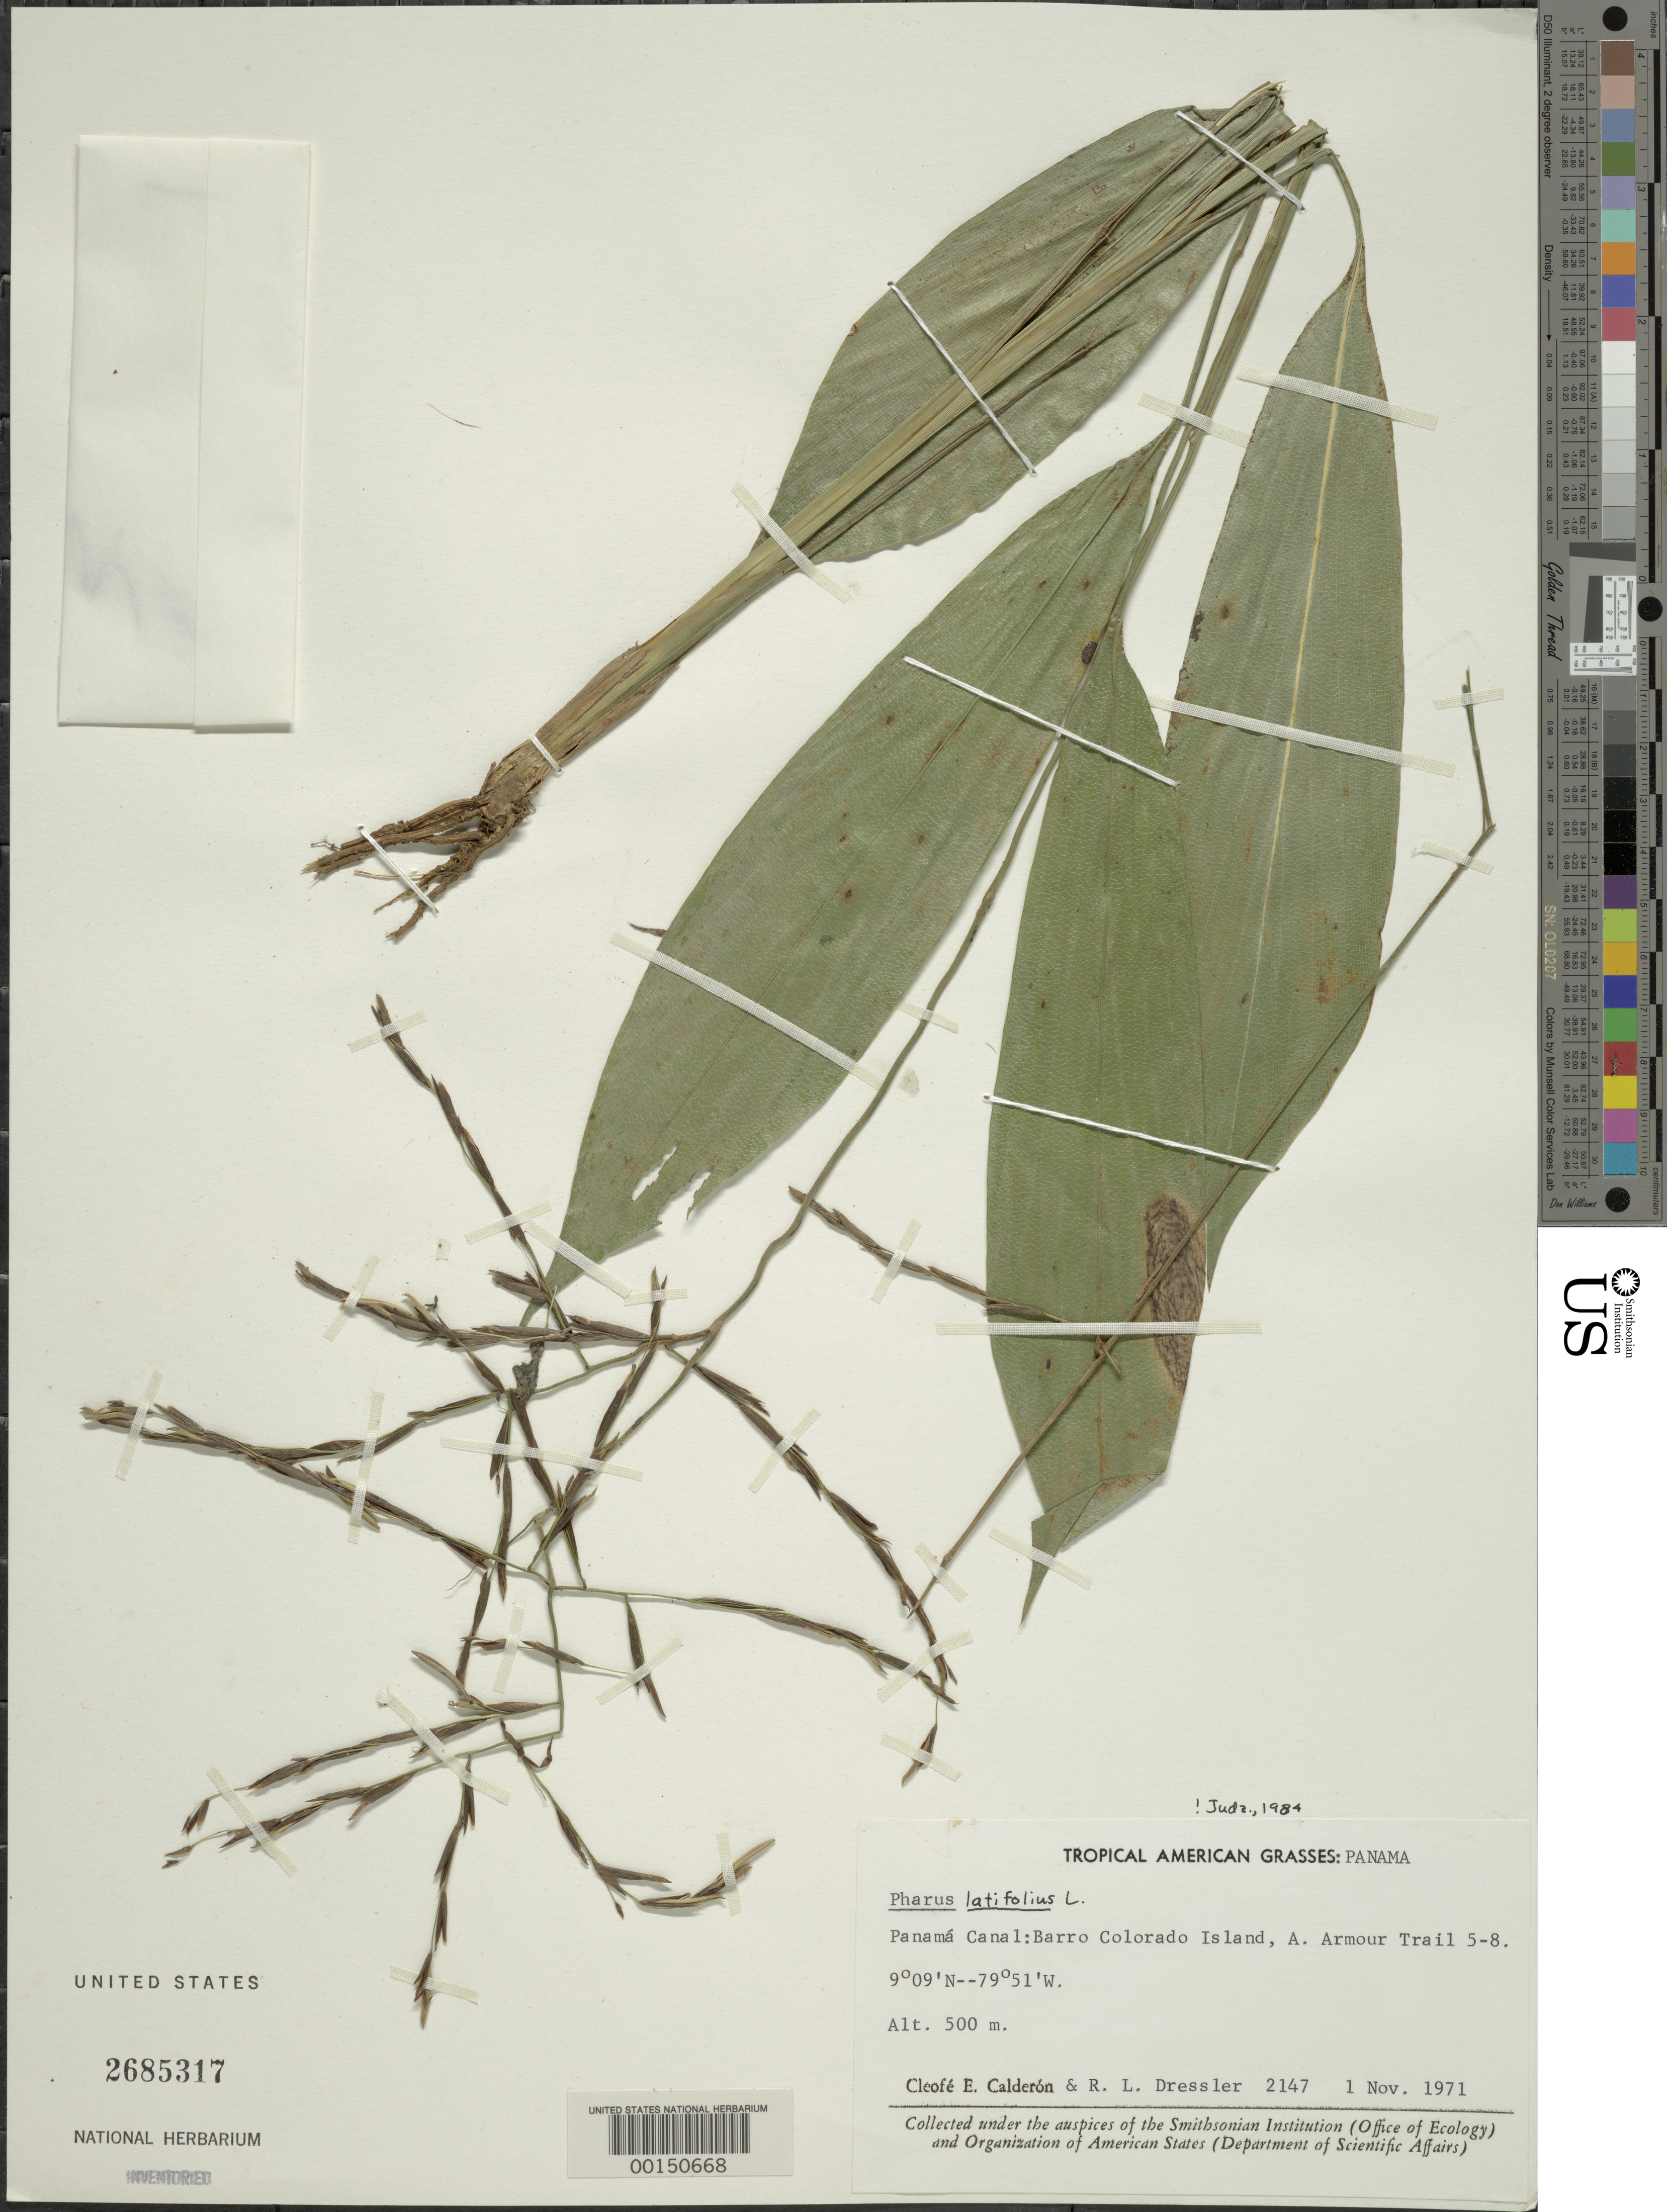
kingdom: Plantae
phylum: Tracheophyta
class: Liliopsida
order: Poales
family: Poaceae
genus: Pharus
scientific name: Pharus latifolius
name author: L.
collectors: C. E. Calderón & R. Dressler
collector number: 2147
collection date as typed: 01 Nov 1971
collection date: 1971-11-01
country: Panama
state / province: Panamá Oeste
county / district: Canal Zone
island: Barro Colorado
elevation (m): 500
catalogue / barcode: US 2685317